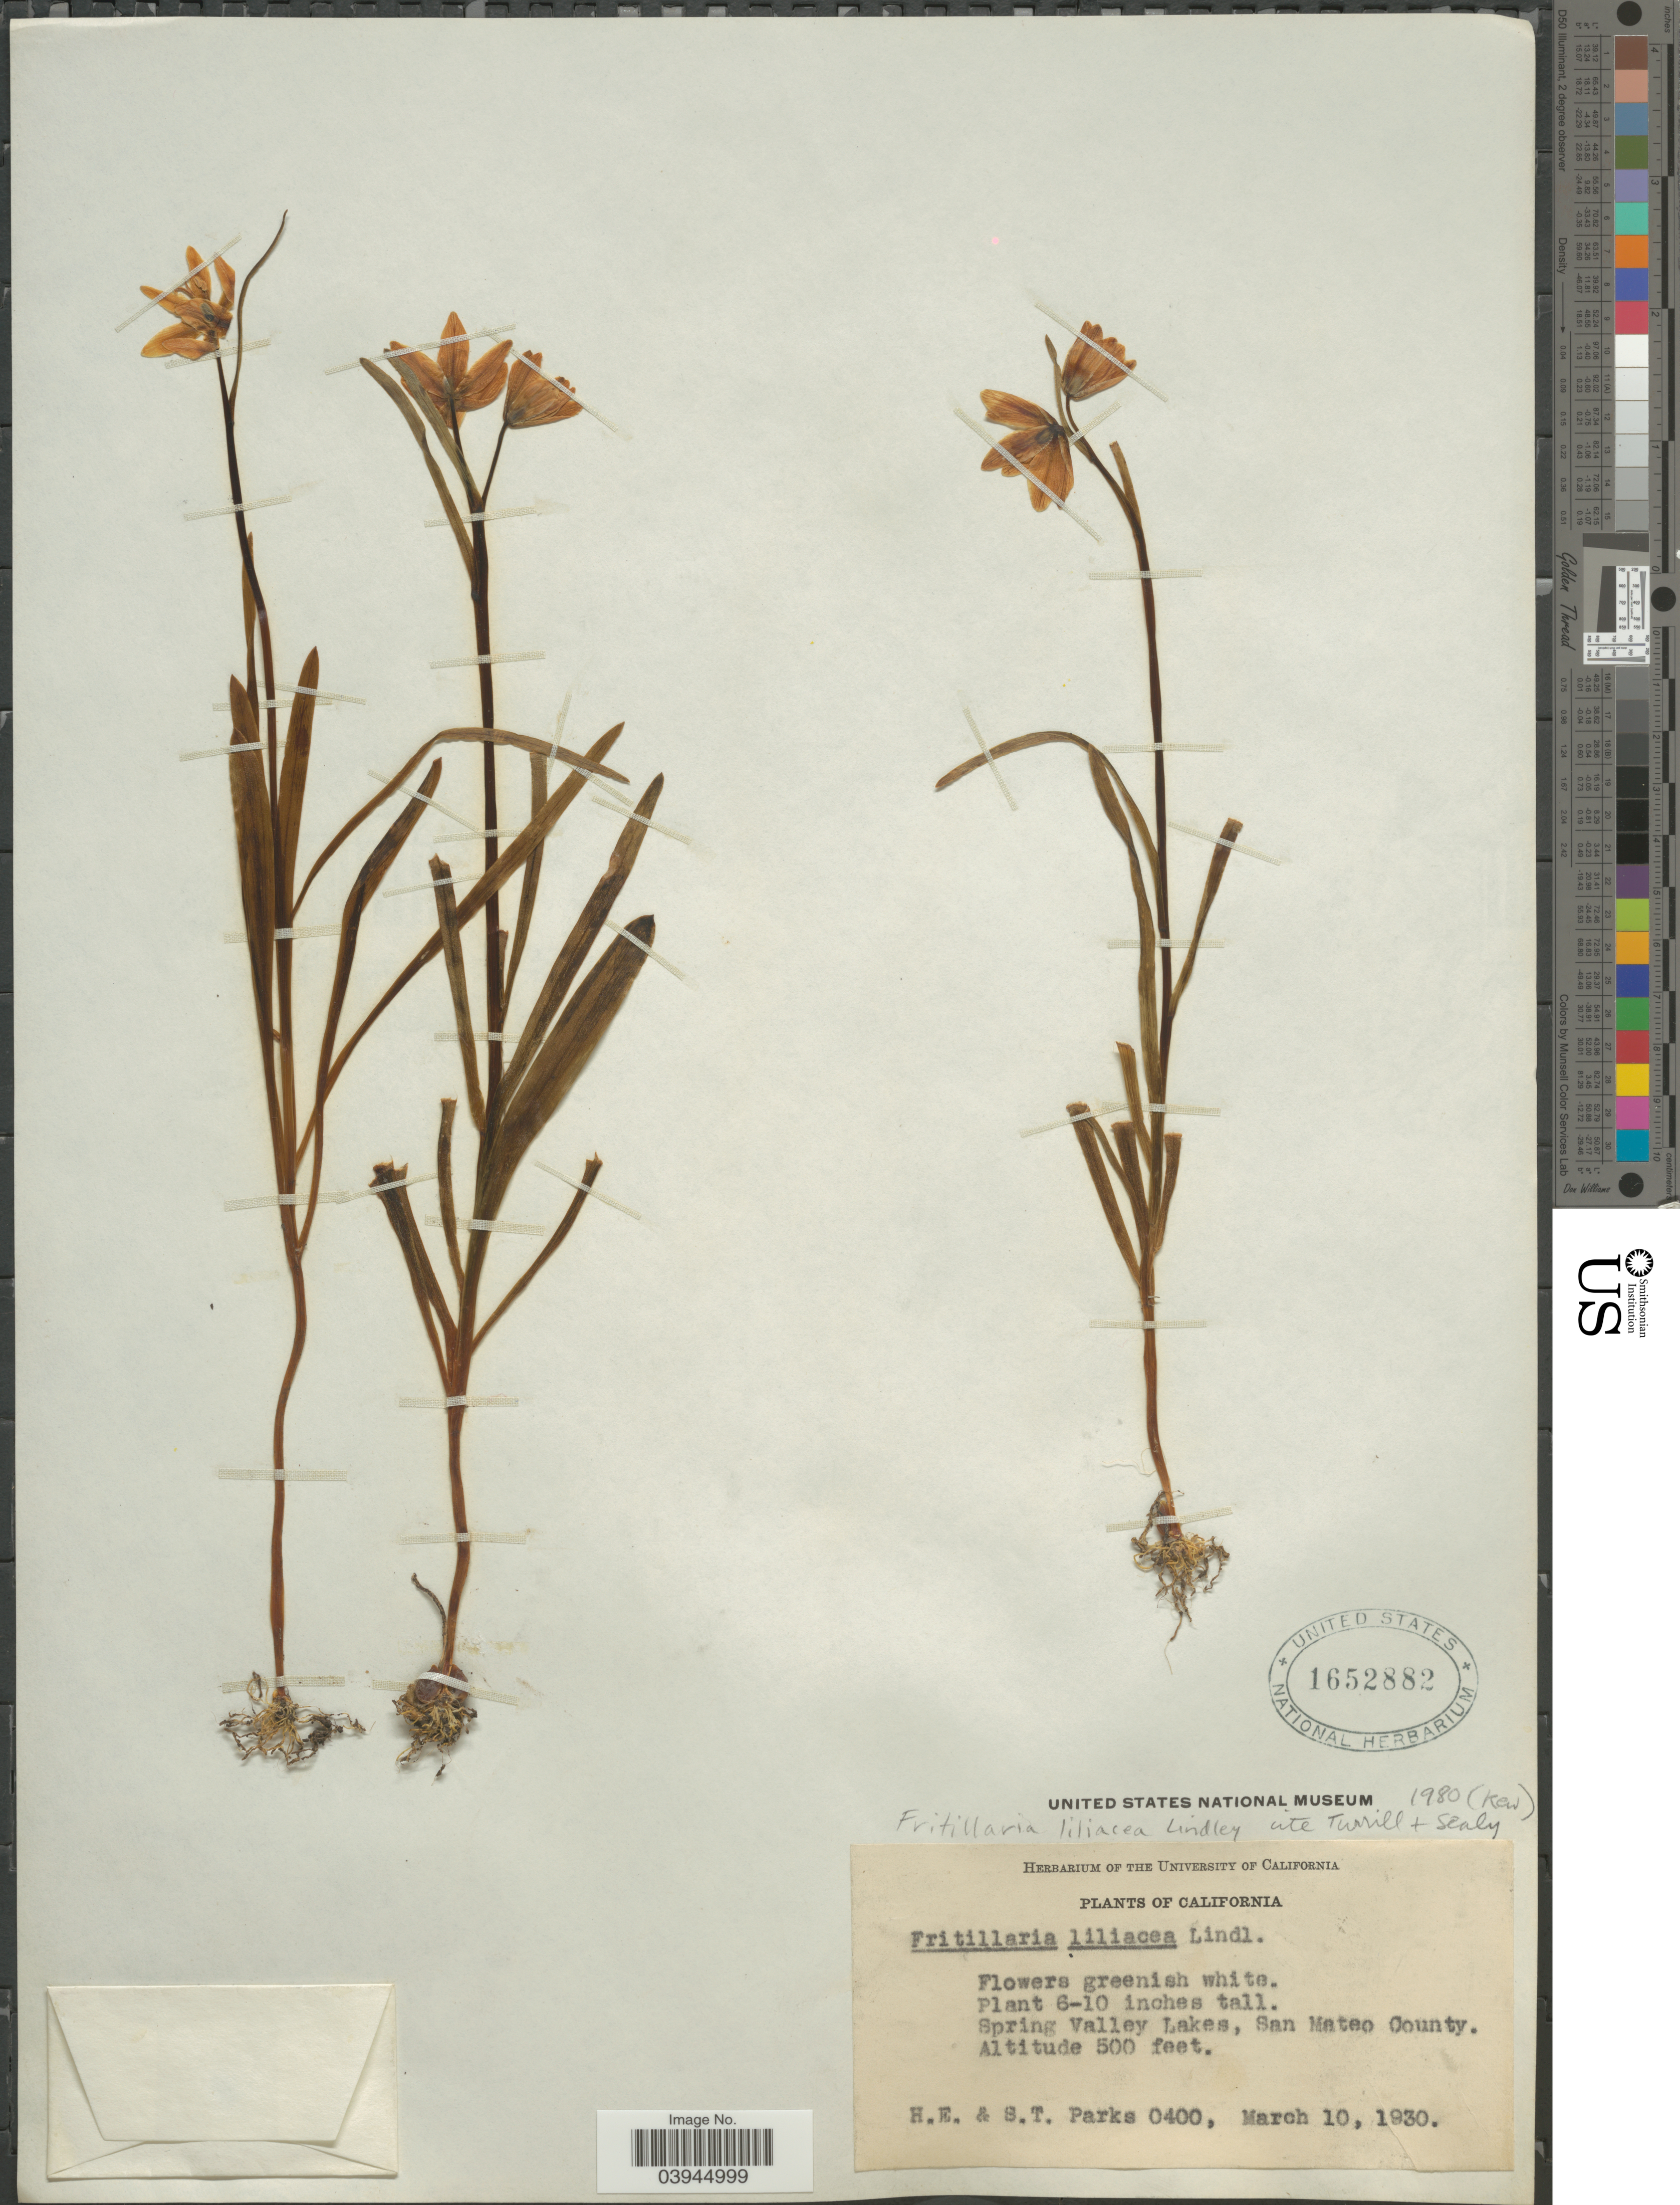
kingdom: Plantae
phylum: Tracheophyta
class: Liliopsida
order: Liliales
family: Liliaceae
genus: Fritillaria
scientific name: Fritillaria liliacea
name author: Lindl.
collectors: H. E. Parks & S. Parks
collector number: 0400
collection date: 1930-03-10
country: United States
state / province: California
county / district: San Mateo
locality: Spring Valley Lakes, San Mateo County.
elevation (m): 152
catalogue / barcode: US 1652882